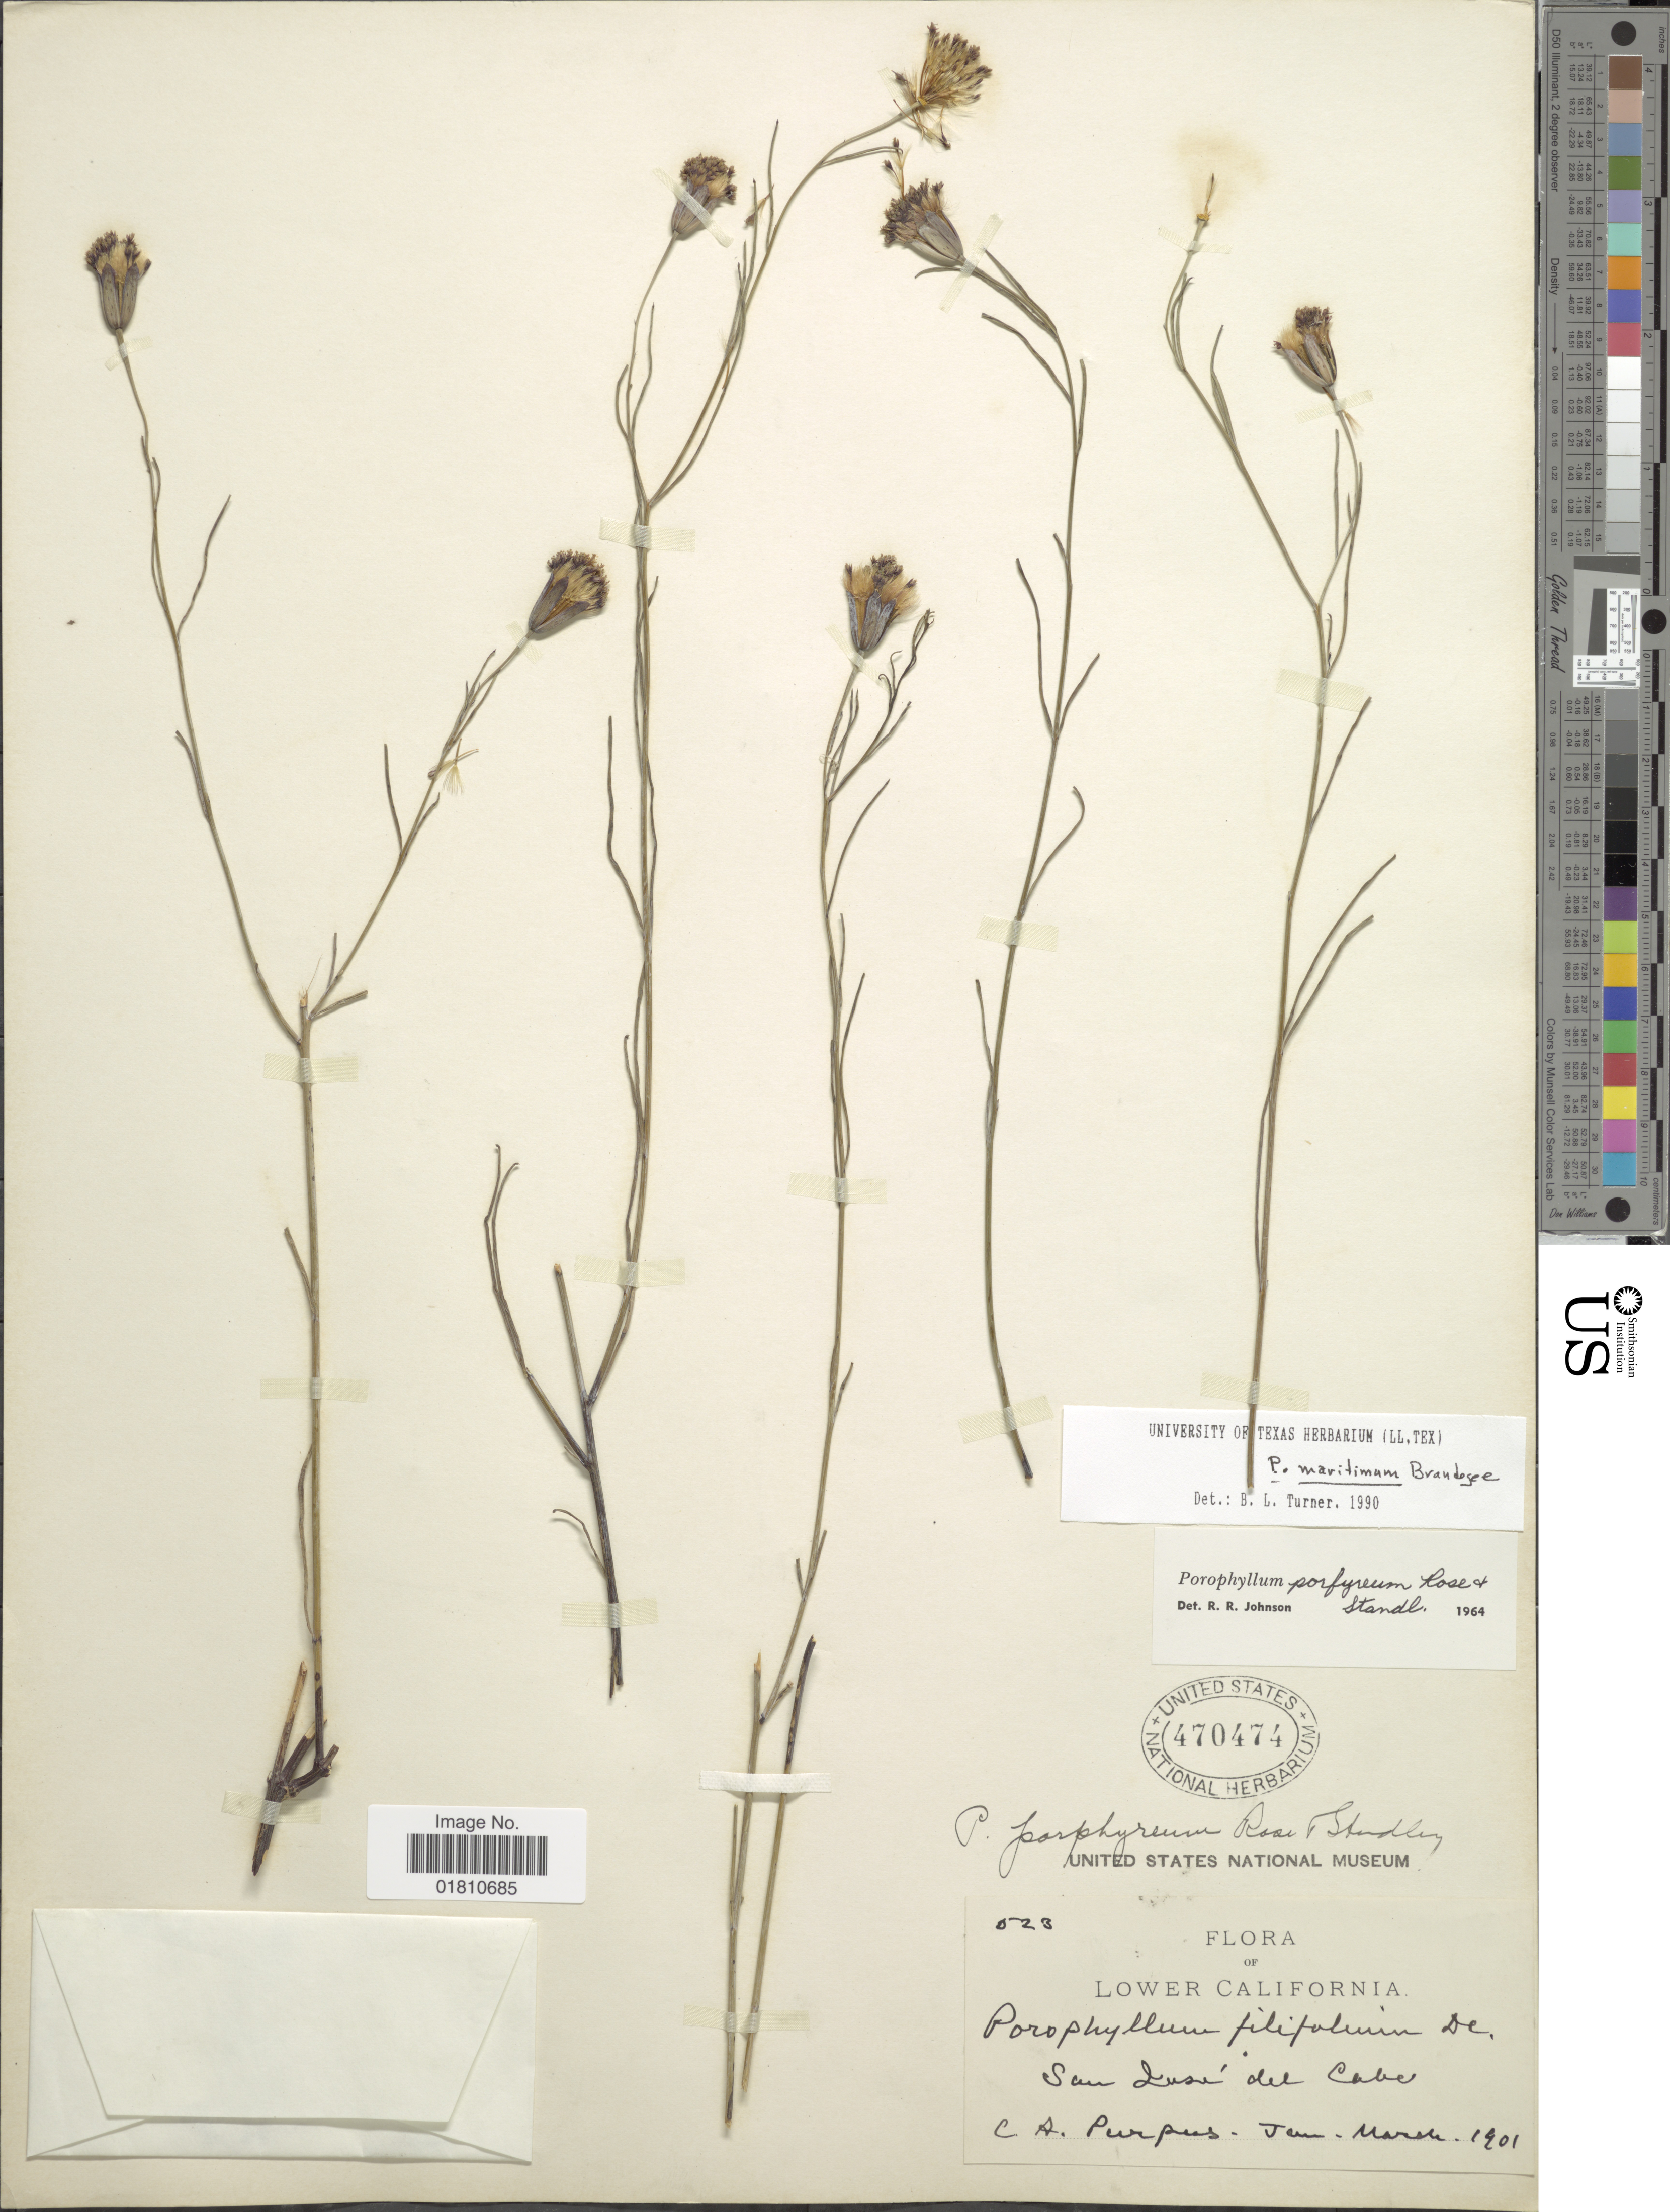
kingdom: Plantae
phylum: Tracheophyta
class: Magnoliopsida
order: Asterales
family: Asteraceae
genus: Porophyllum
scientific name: Porophyllum porfyreum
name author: Rose & Standl.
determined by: Anzuinelli, M.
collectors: C. A. Purpus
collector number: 523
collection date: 1901-01/1901-03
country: Mexico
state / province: Baja California Sur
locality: Lower California, San Lusi del Cabe.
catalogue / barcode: US 470474